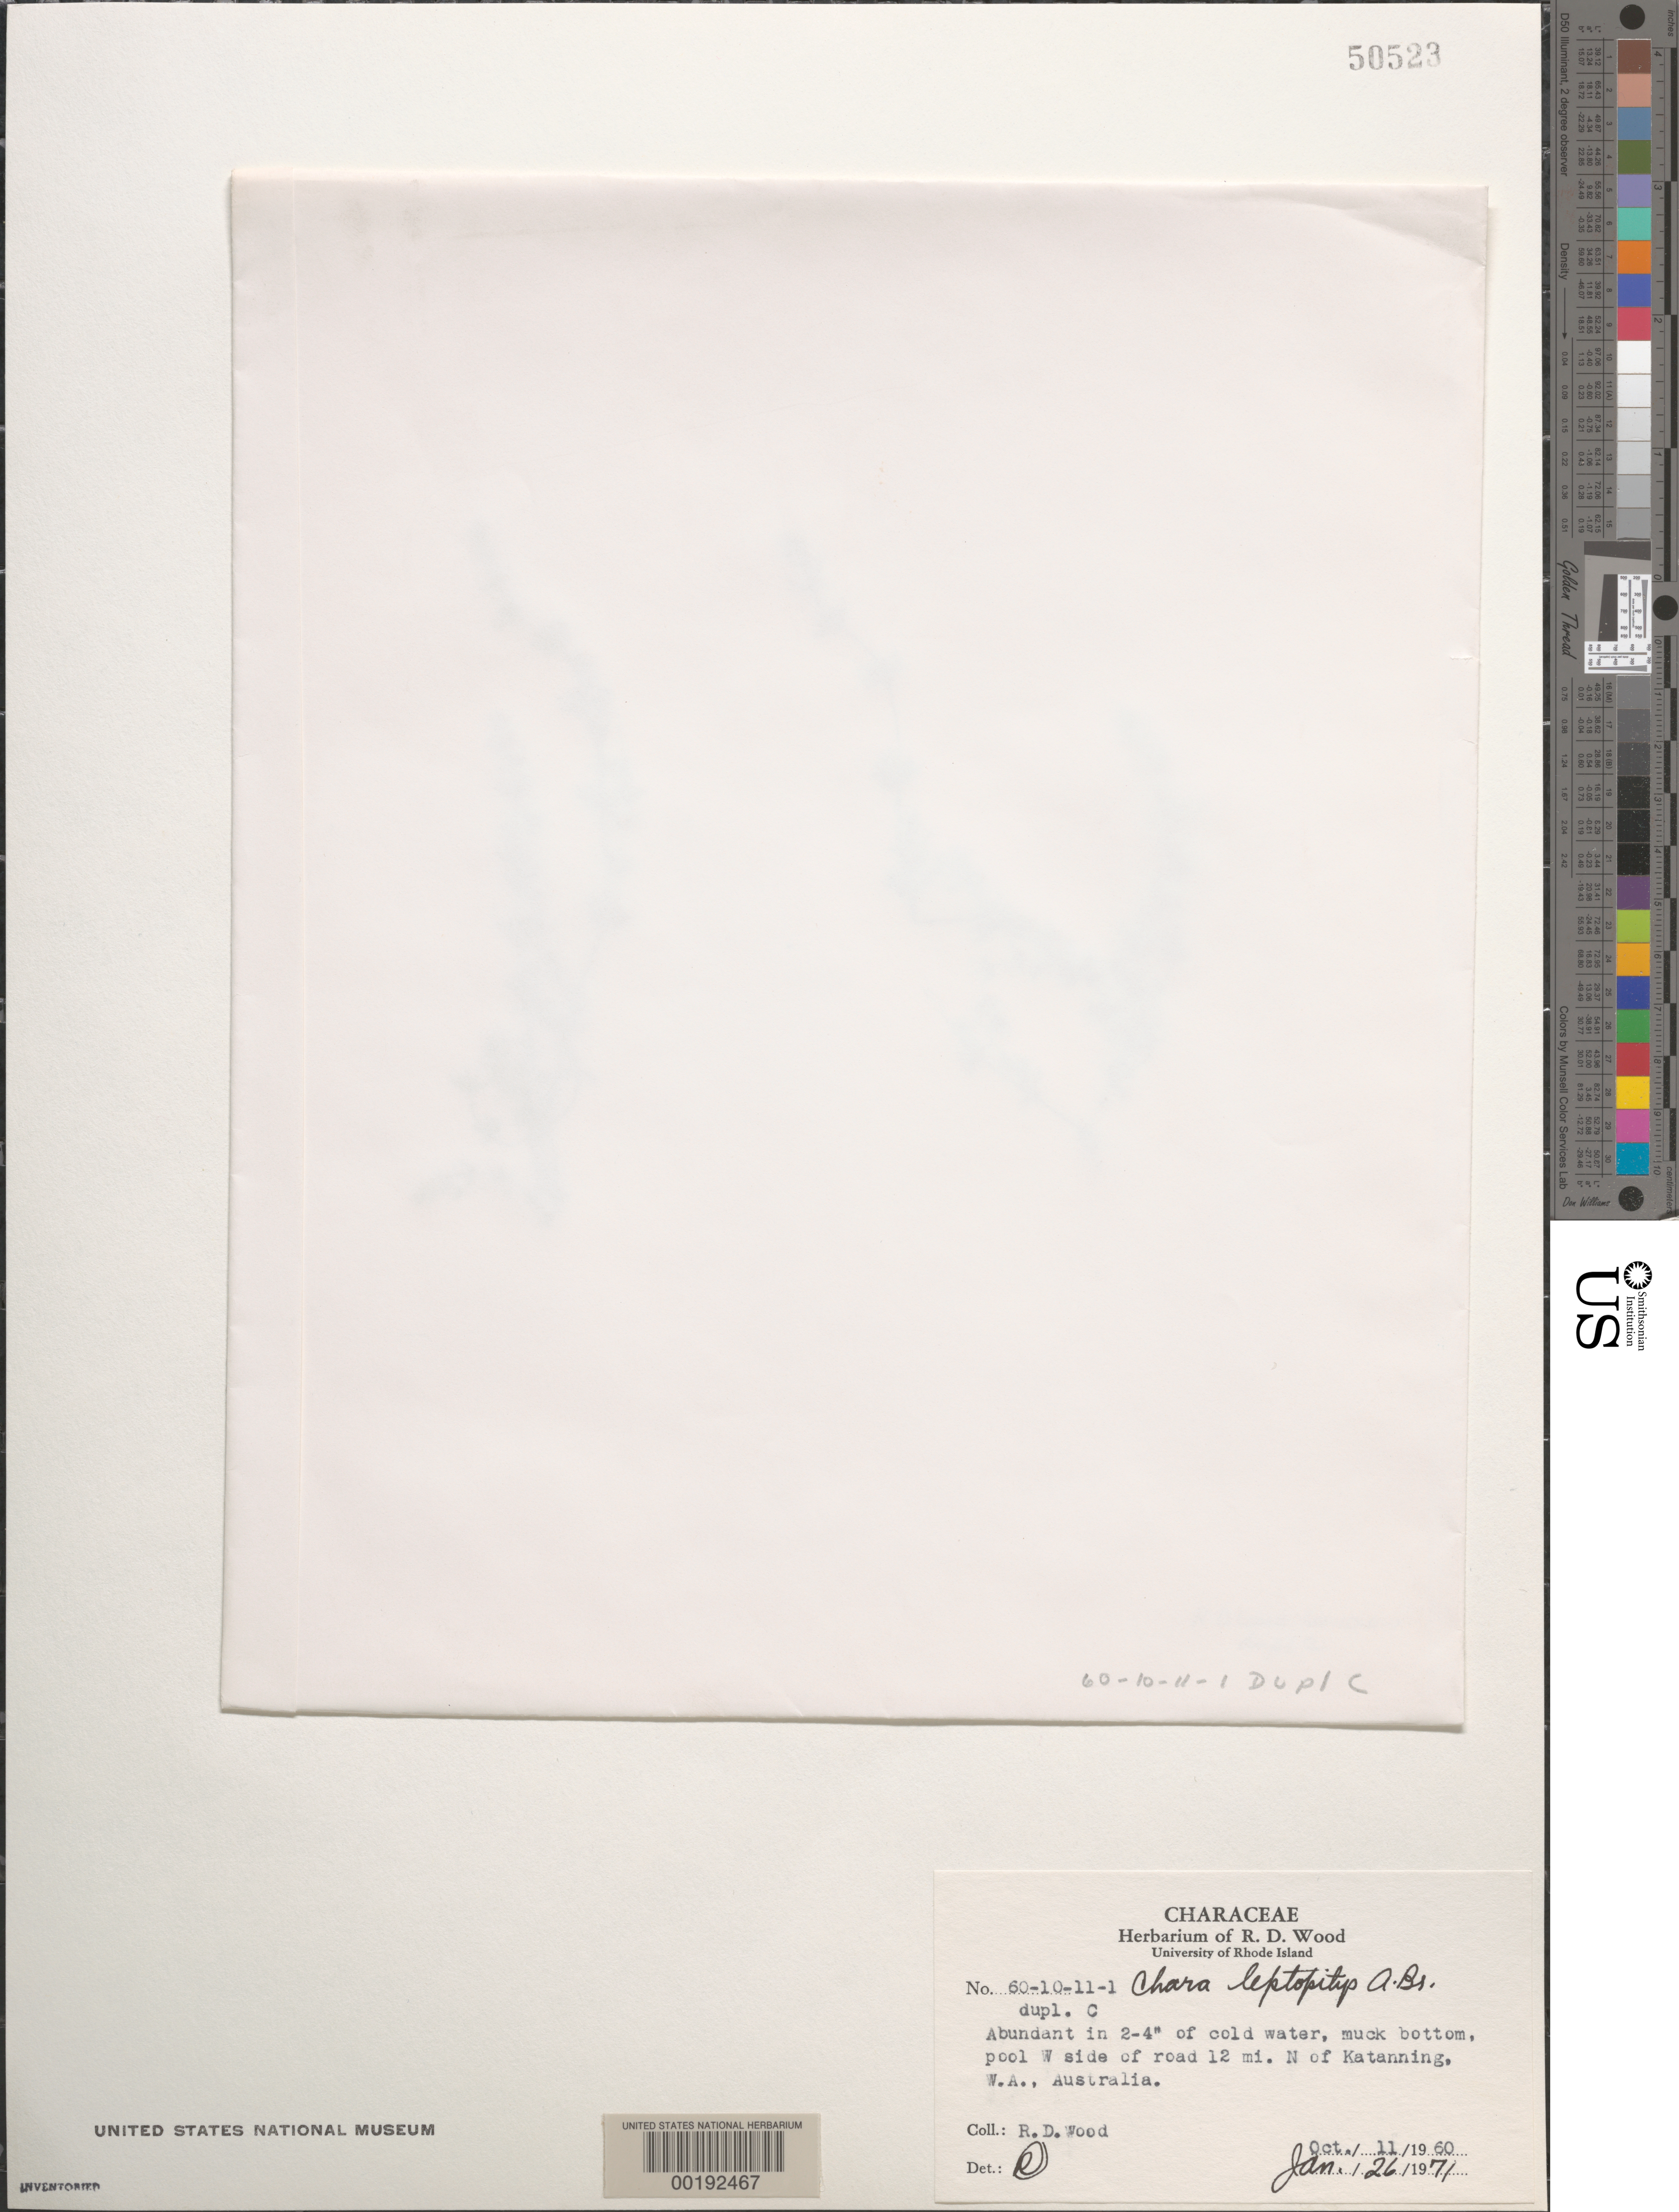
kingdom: Plantae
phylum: Charophyta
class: Charophyceae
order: Charales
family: Characeae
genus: Chara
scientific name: Chara leptopitys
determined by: Wood, R. D.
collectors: R. Wood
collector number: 60-10-11-1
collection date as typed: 11 Oct 1960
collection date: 1960-10-11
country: Australia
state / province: Western Australia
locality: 12 miles north of katanning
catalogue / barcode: US 50523